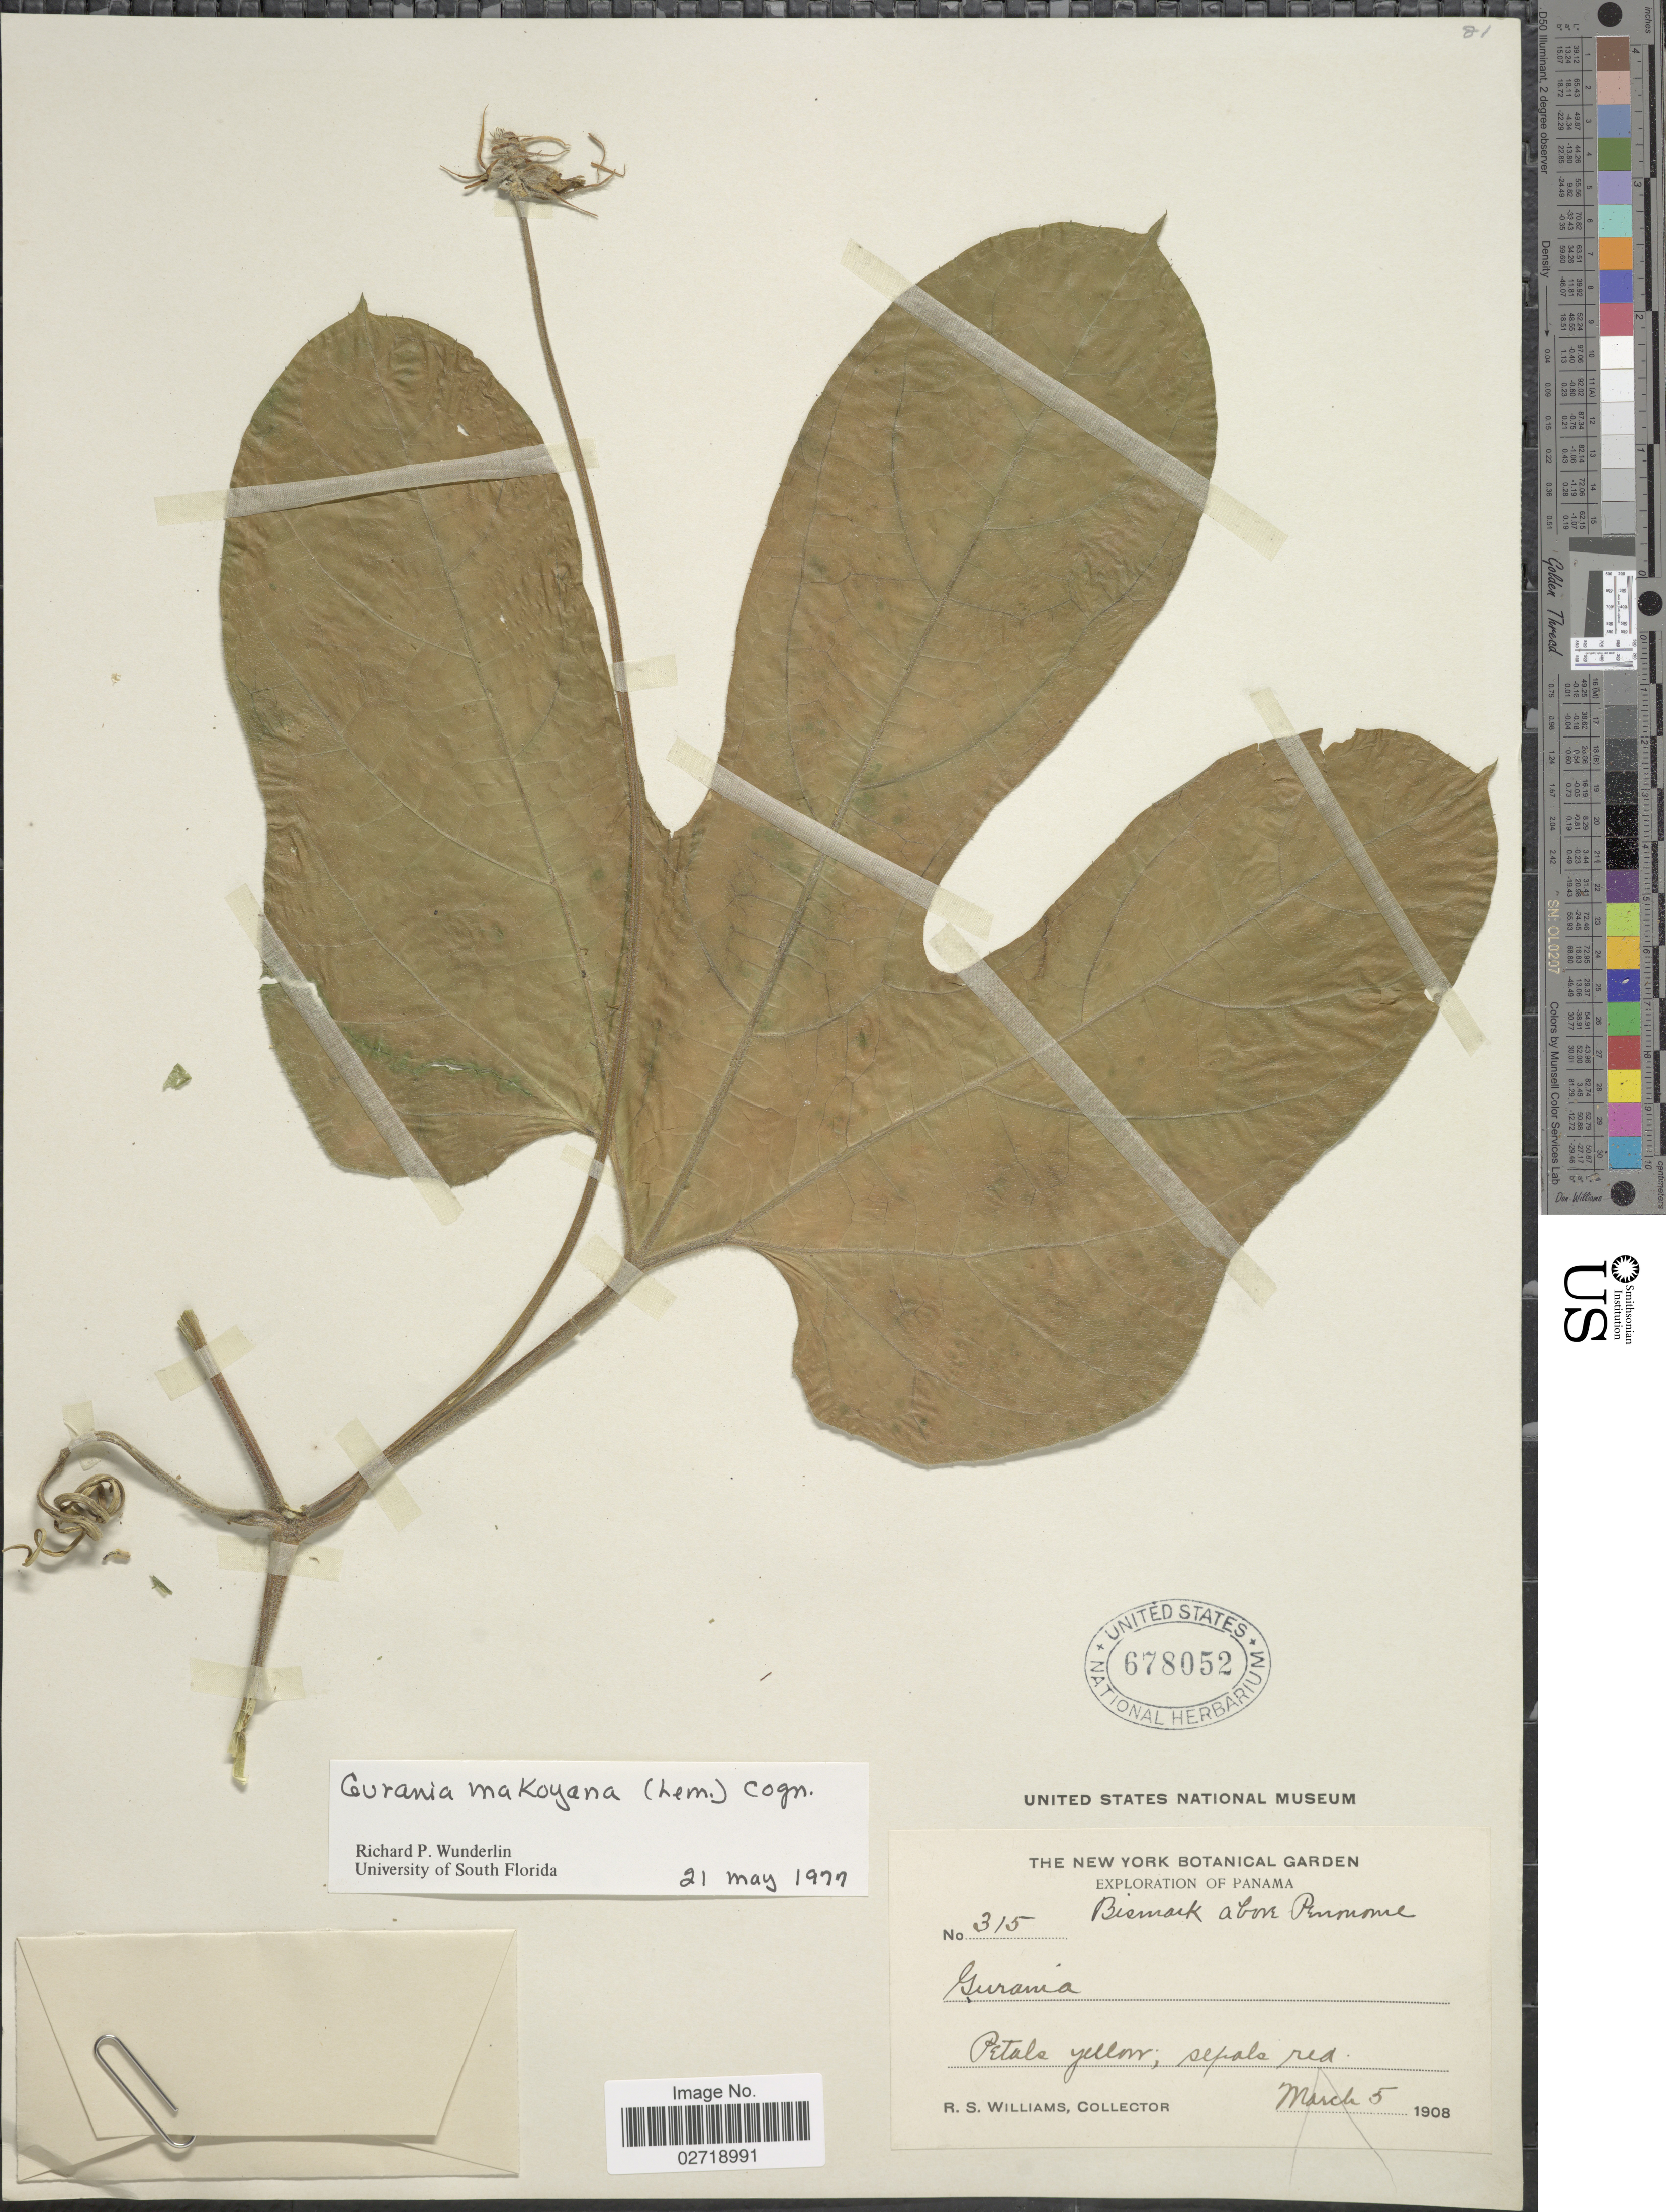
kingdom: Plantae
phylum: Tracheophyta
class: Magnoliopsida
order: Cucurbitales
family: Cucurbitaceae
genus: Gurania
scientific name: Gurania makoyana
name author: (Lem.) Cogn.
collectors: R. S. Williams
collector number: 315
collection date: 1908-03-05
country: Panama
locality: Bismark above Penonome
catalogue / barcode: US 678052